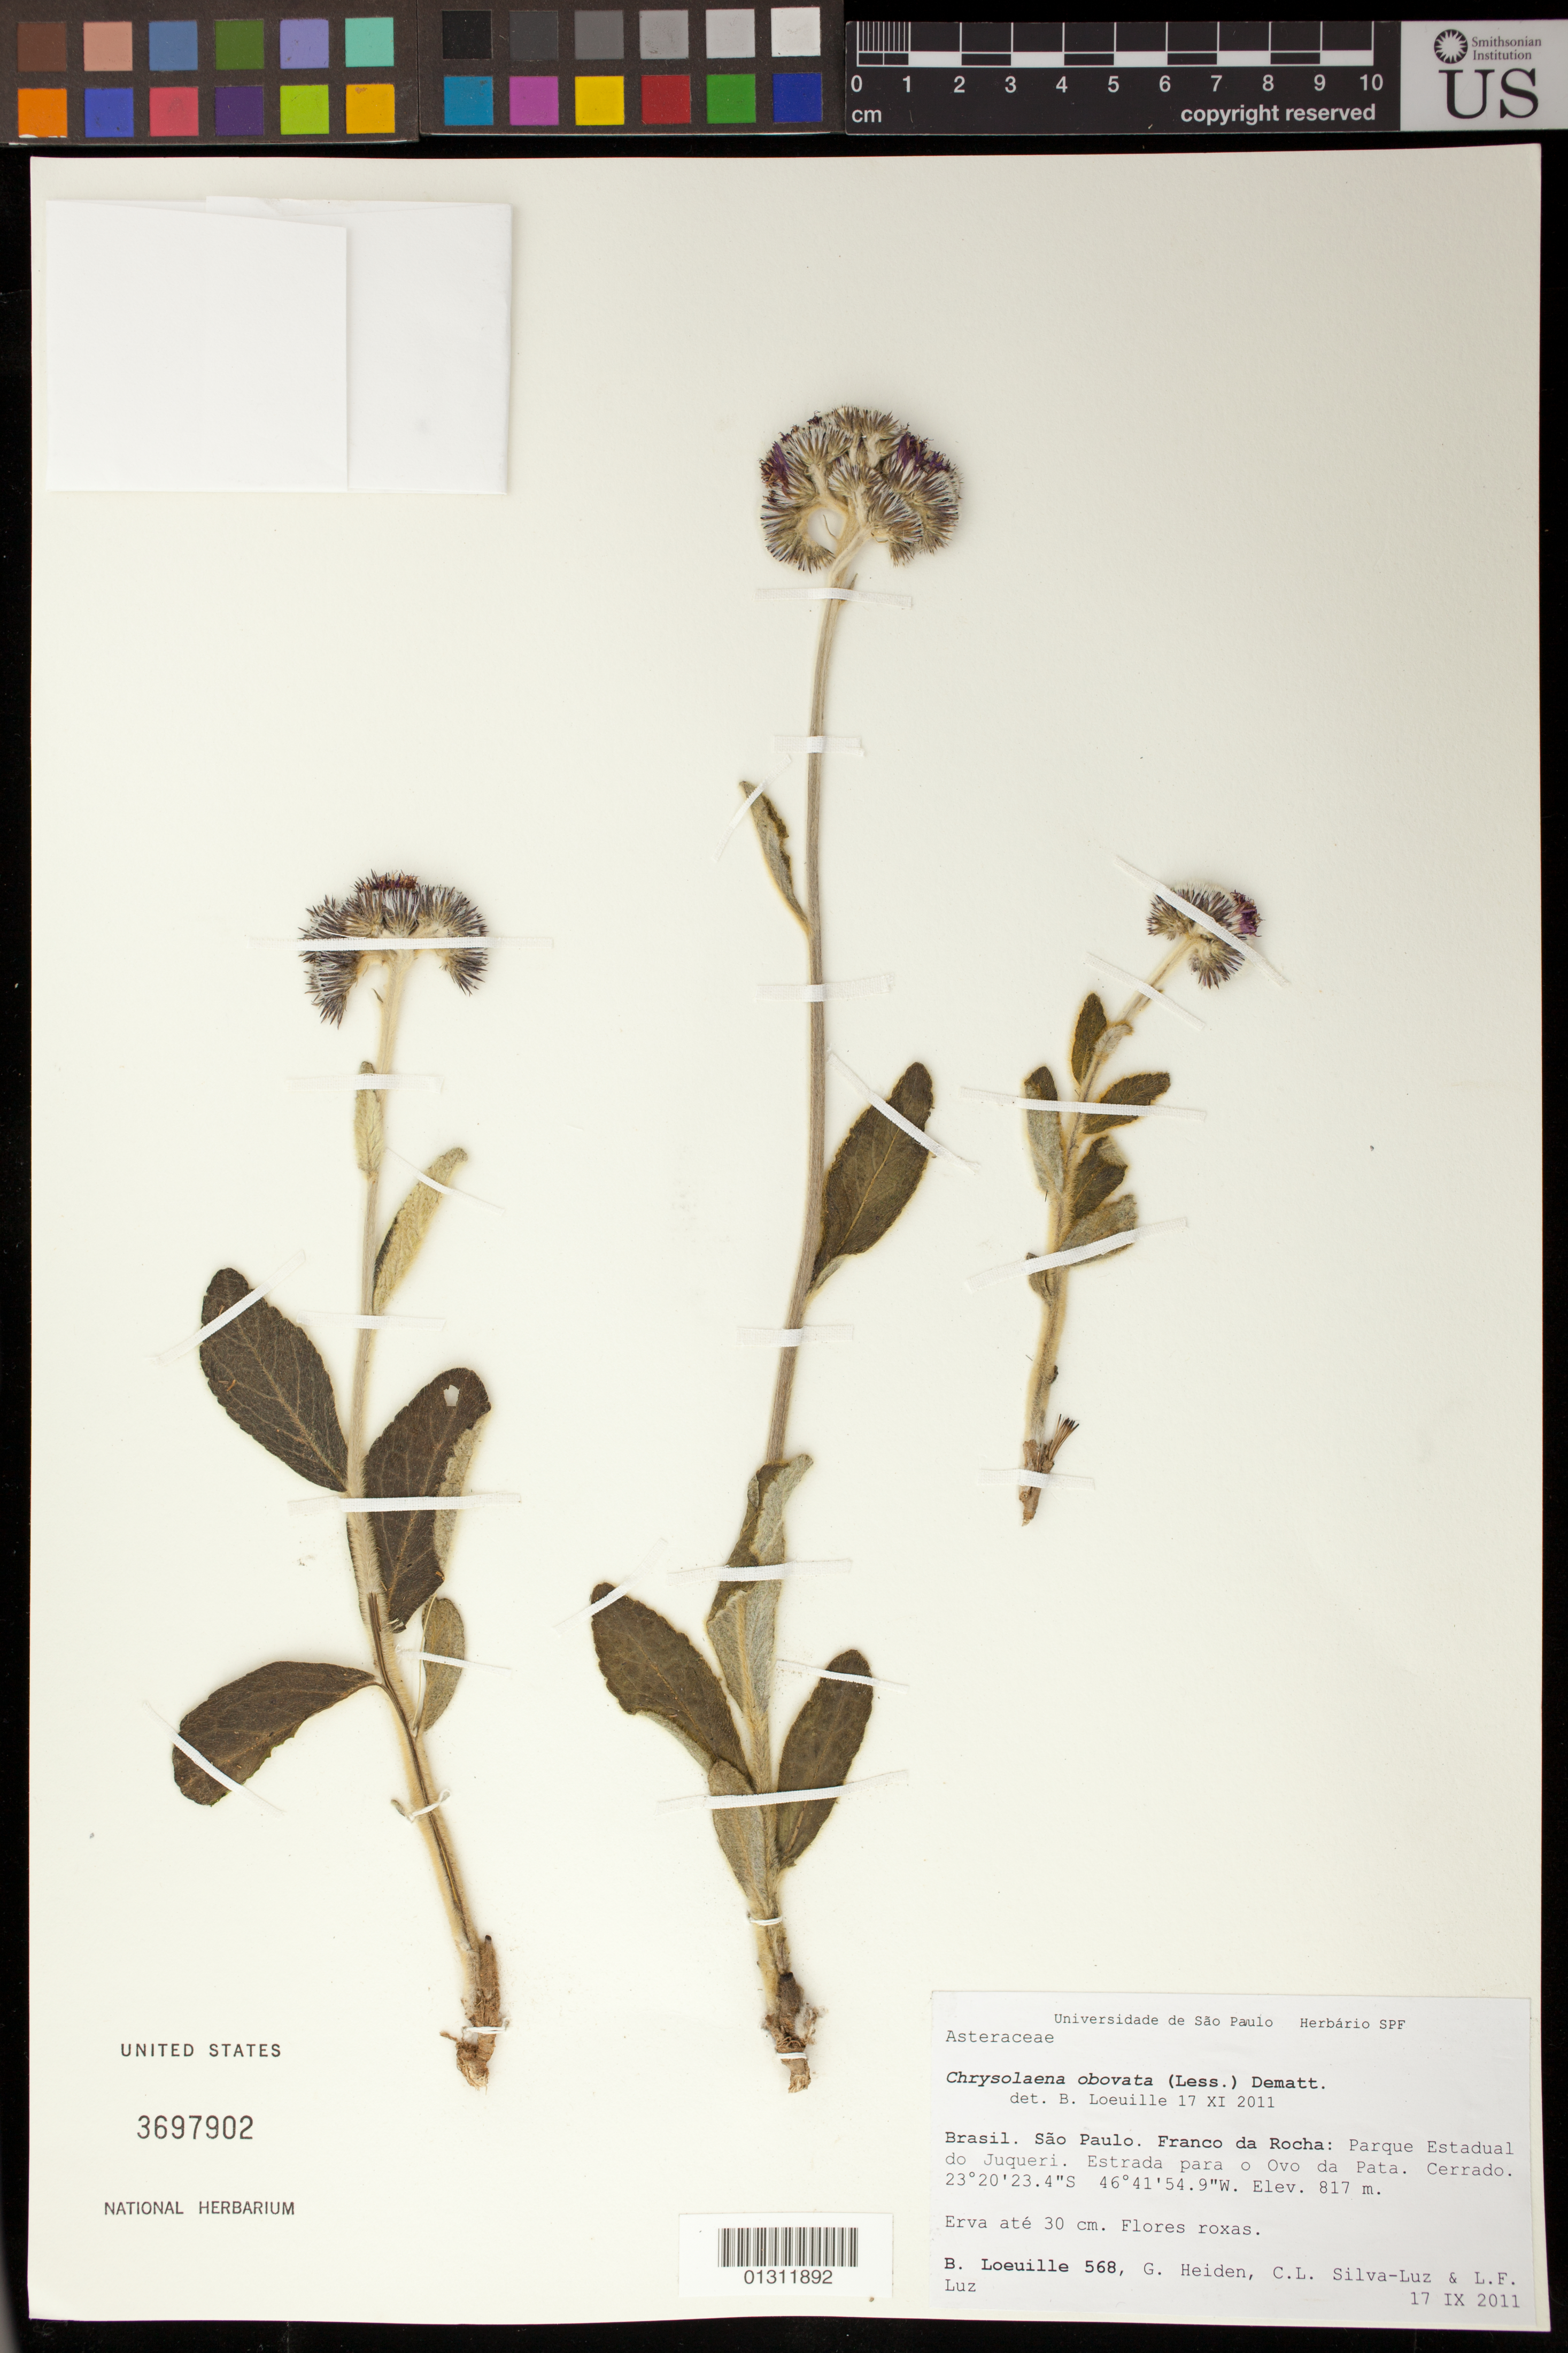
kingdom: Plantae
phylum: Tracheophyta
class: Magnoliopsida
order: Asterales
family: Asteraceae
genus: Chrysolaena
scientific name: Chrysolaena herbacea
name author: (Vell.) H. Rob.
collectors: B. Loeuille, G. Heiden, C. Silva-Luz & L. Silva-Luz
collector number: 568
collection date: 2011-09-17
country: Brazil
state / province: São Paulo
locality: Franco da Rocha: Parque Estadual do Juqueri. Estrada para o Ovo da Pata.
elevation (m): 817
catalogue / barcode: US 3697902